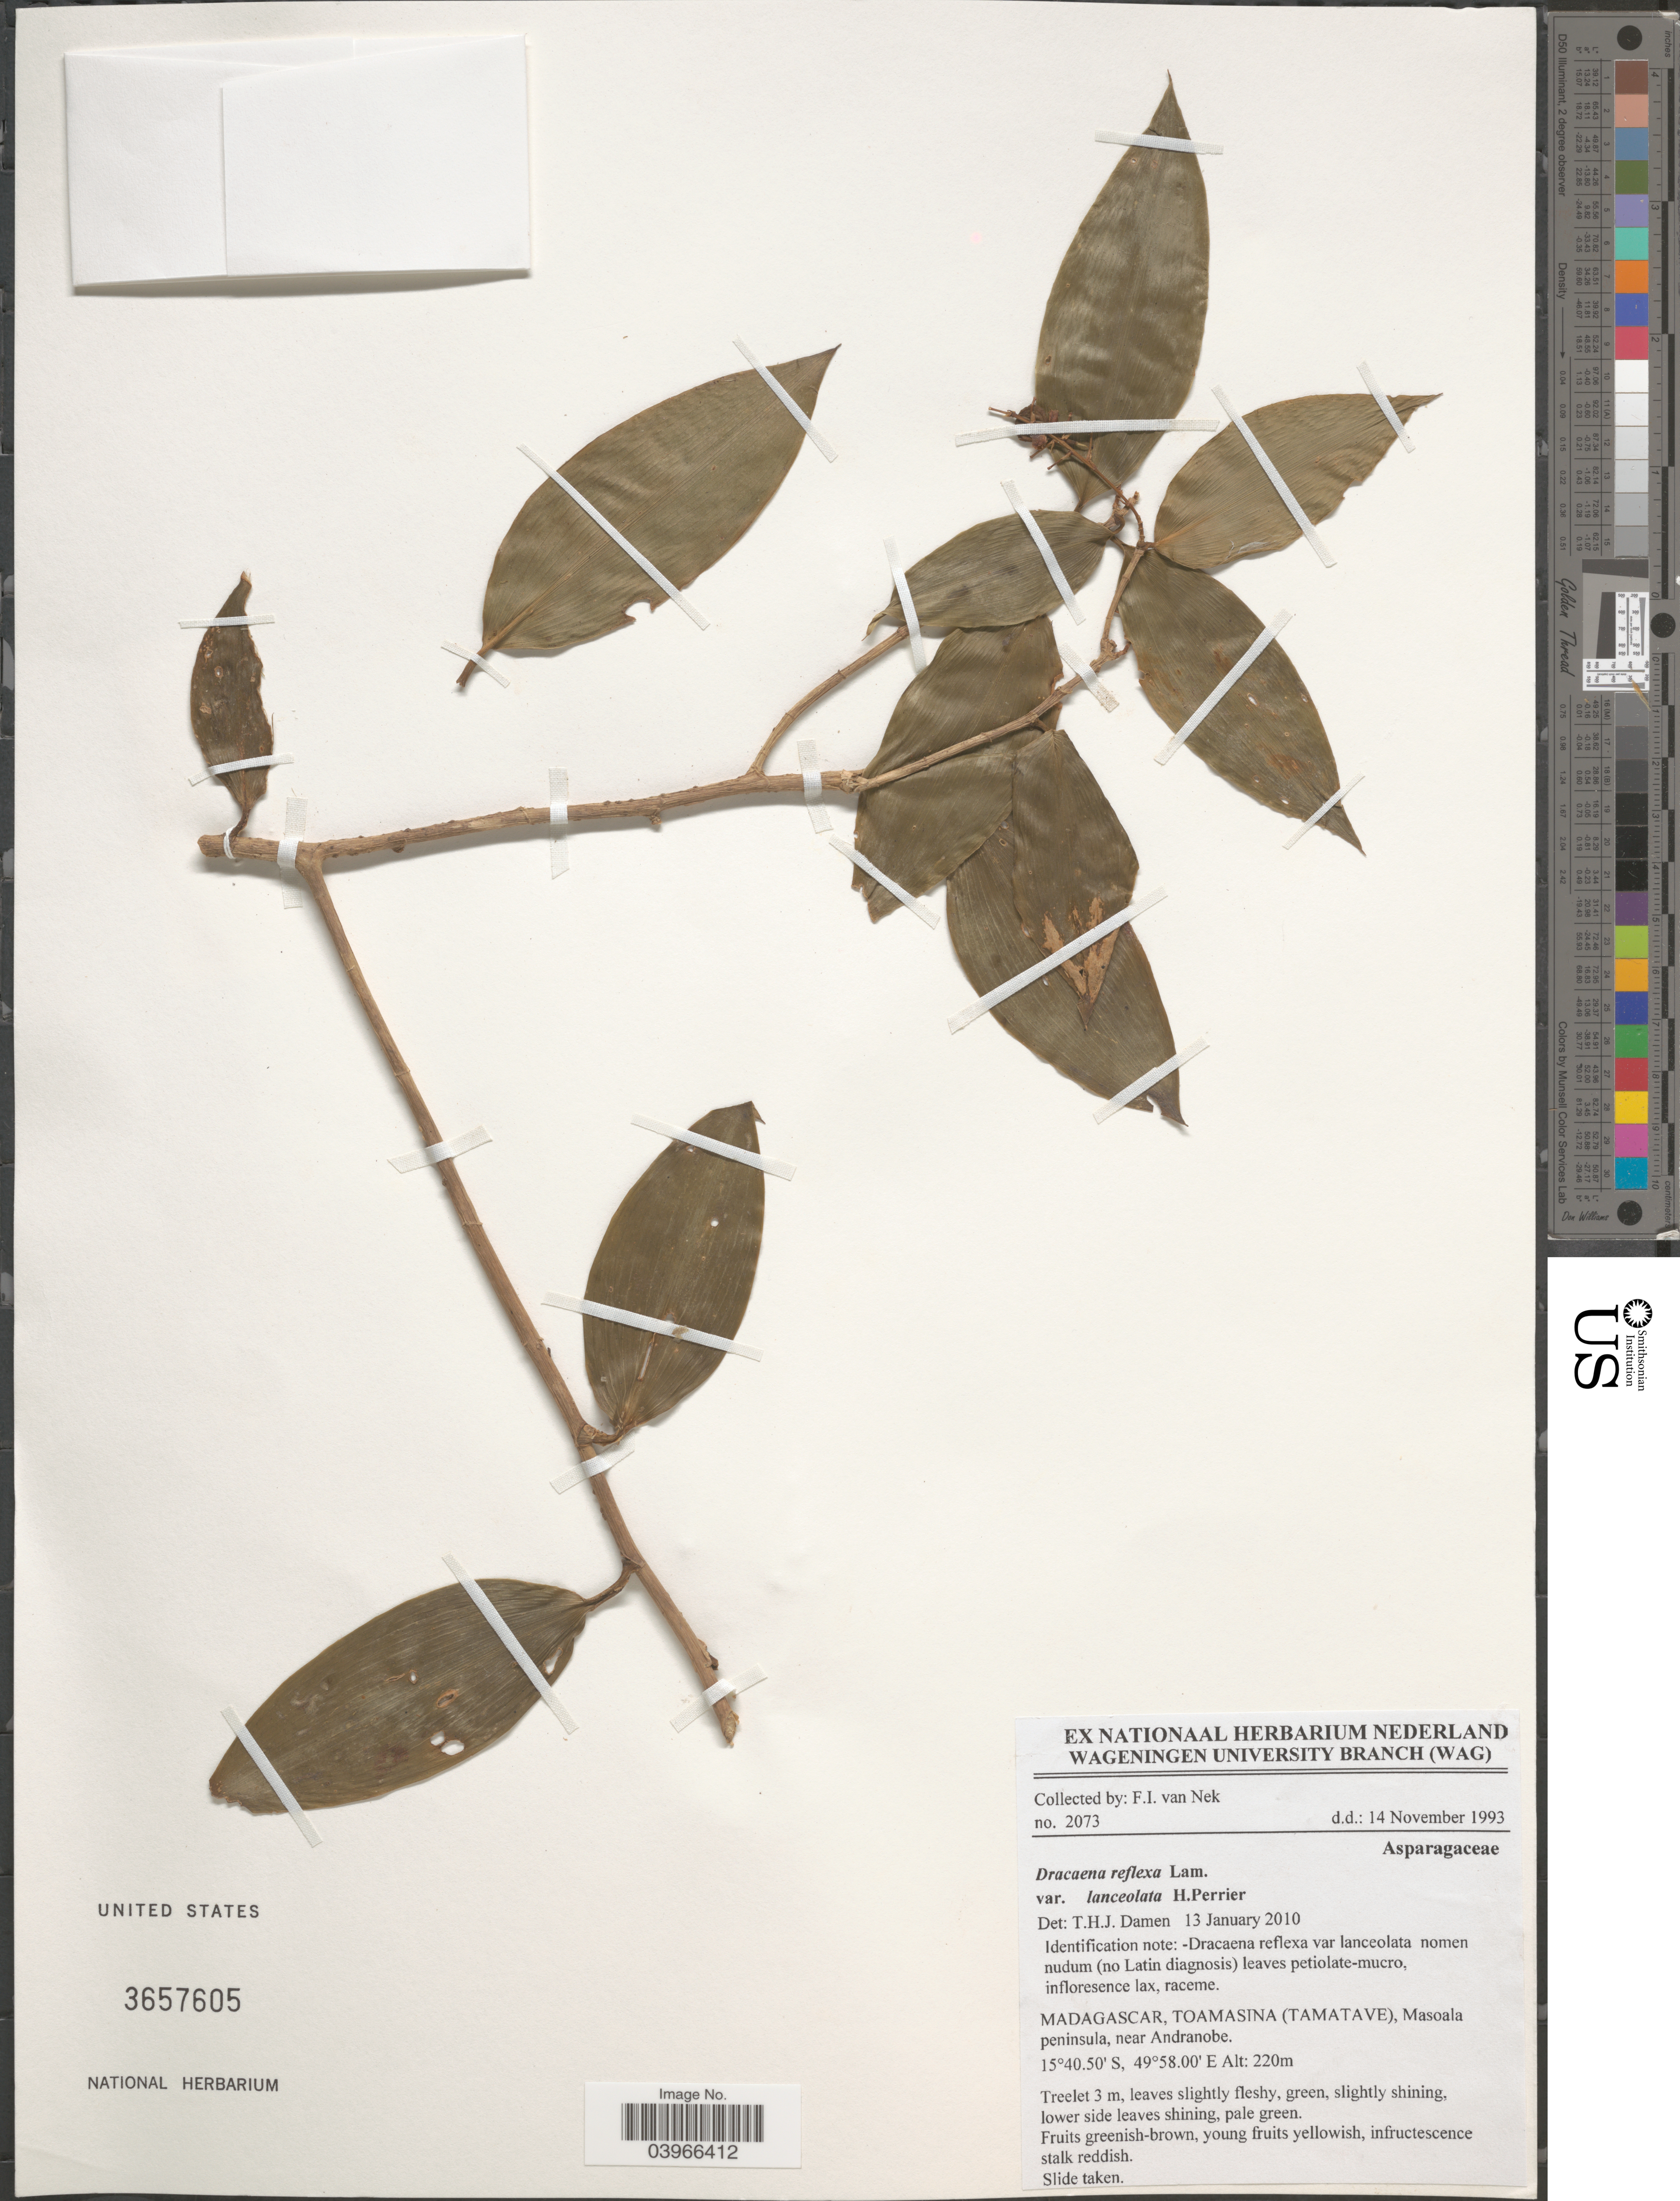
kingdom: Plantae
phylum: Tracheophyta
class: Liliopsida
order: Asparagales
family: Asparagaceae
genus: Dracaena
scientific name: Dracaena reflexa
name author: Lam.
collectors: F. van Nek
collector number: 2073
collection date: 1993-11-14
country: Madagascar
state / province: Analanjirofo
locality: (Tamatave), Masoala peninsula, near Andranobe.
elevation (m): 220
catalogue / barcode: US 3657605